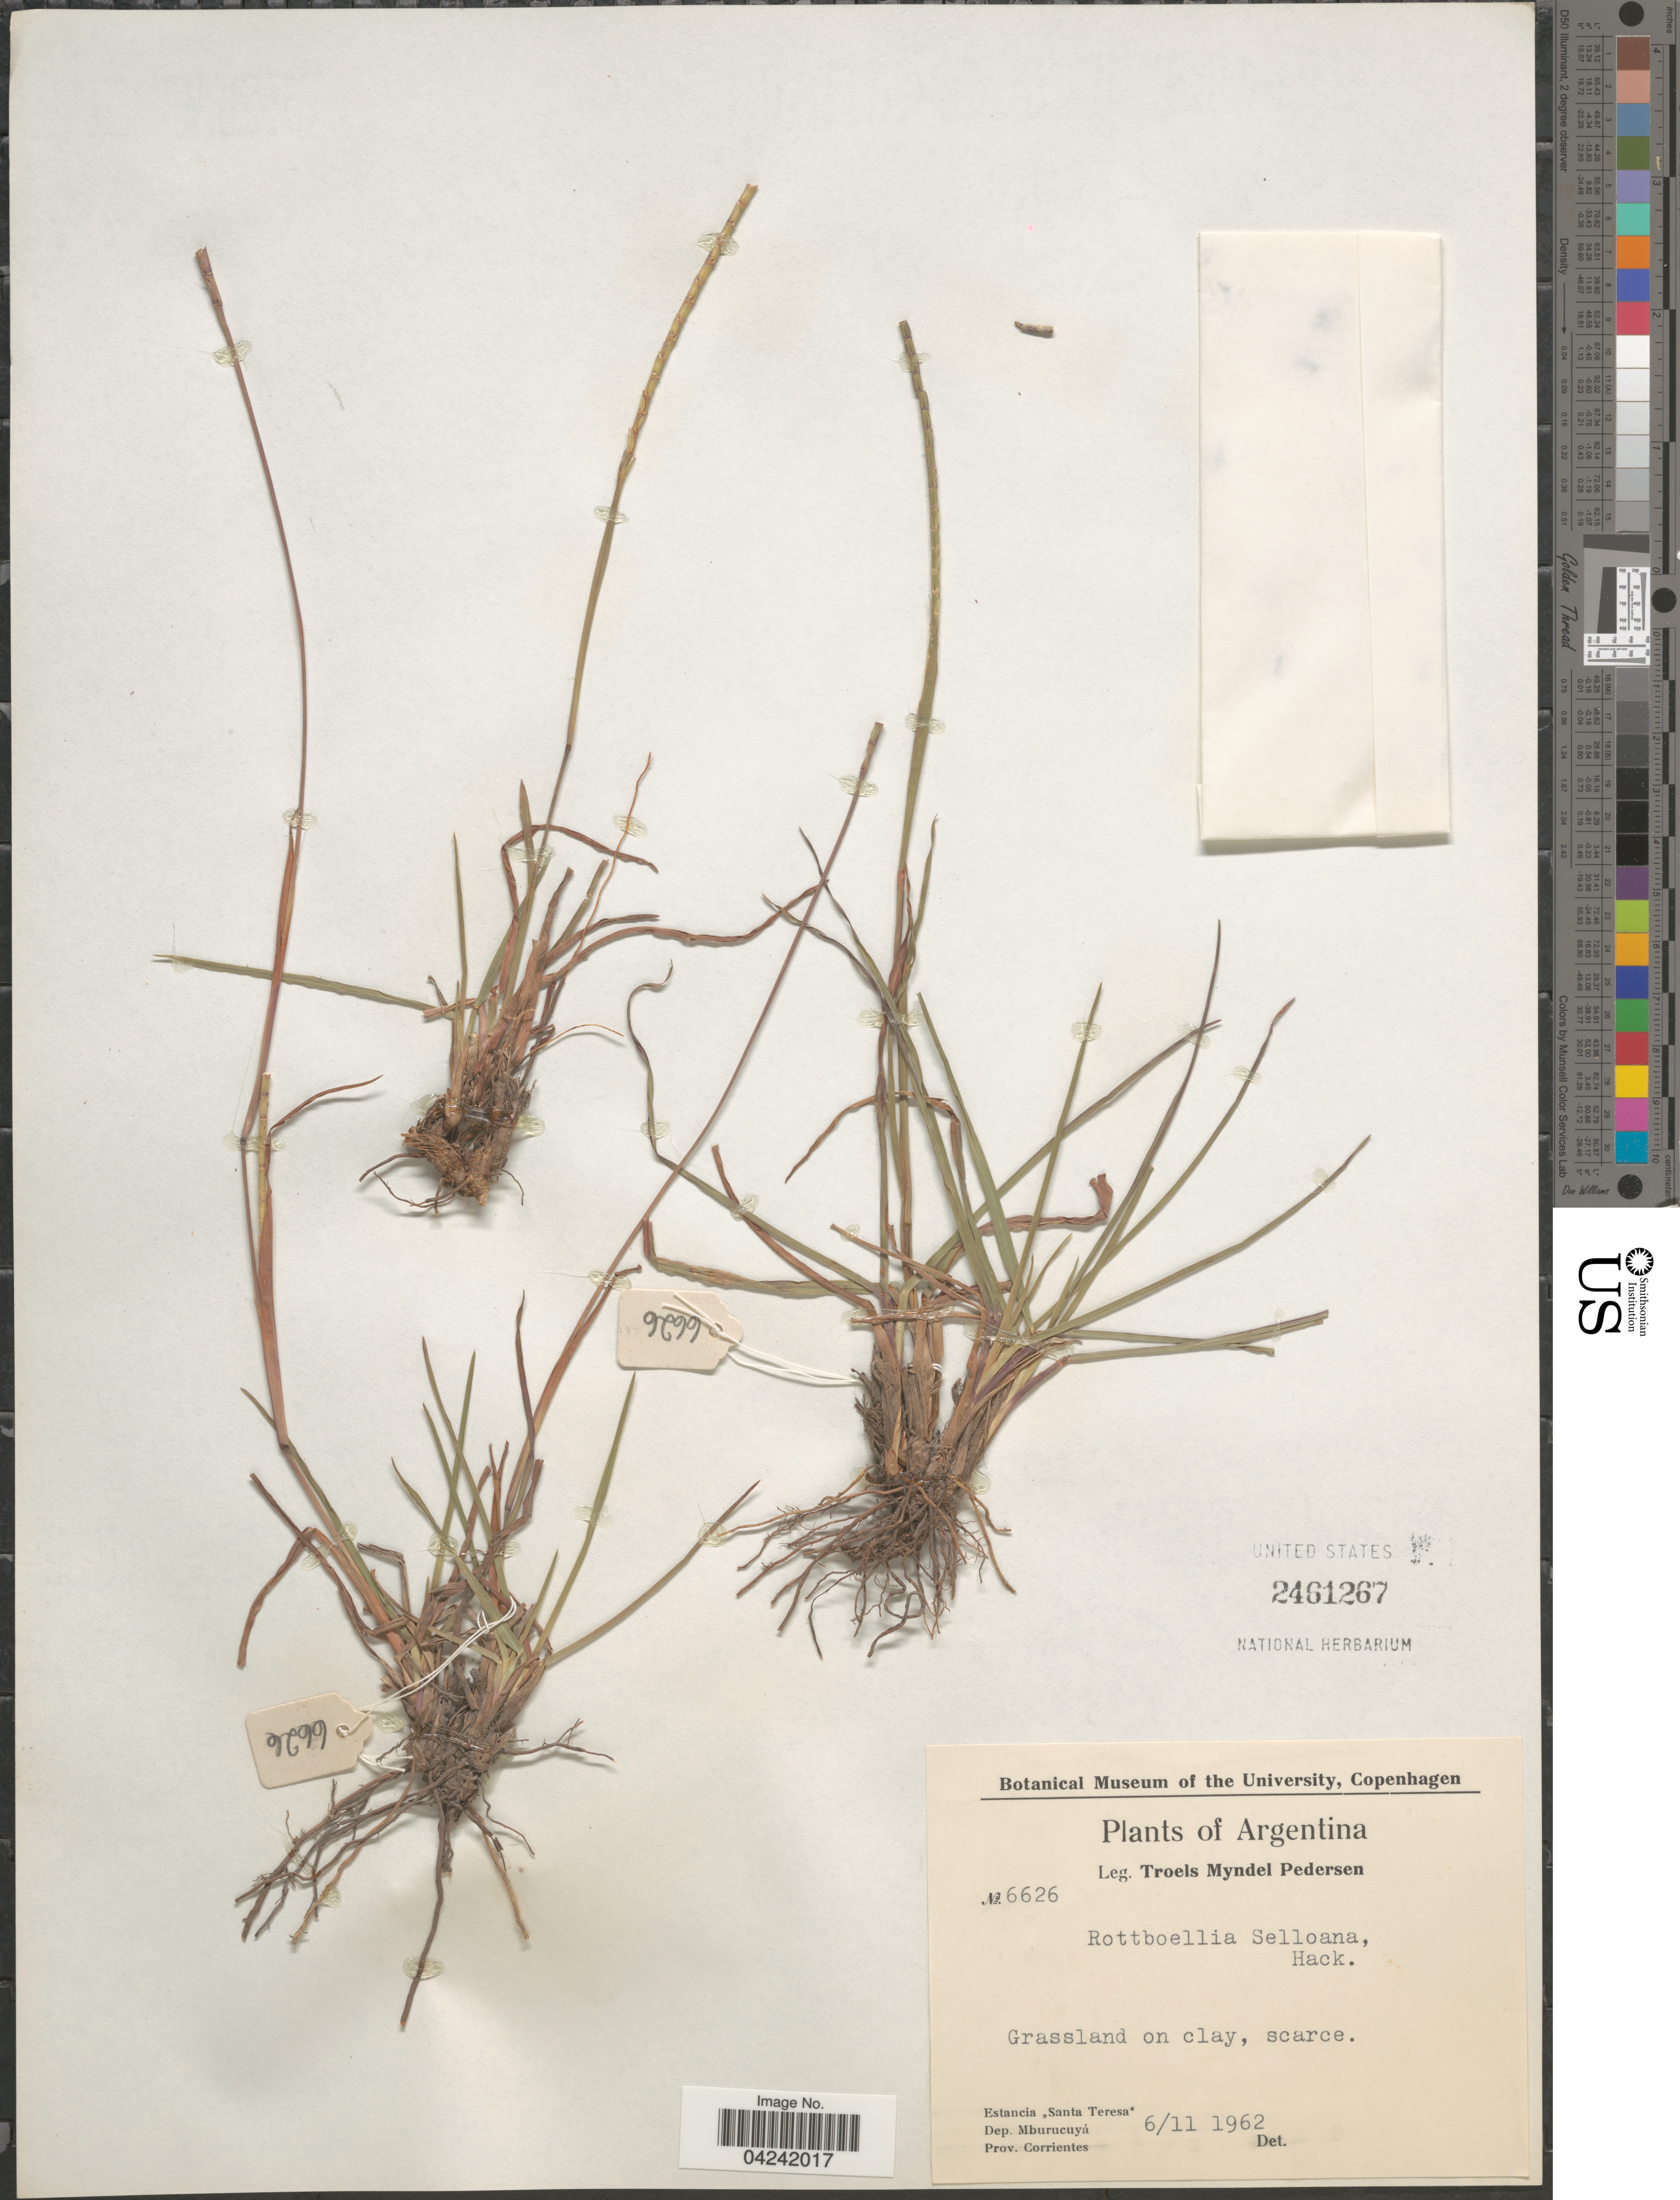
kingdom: Plantae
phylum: Tracheophyta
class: Liliopsida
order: Poales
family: Poaceae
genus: Mnesithea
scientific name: Mnesithea selloana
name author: (Hack.) de Koning & Sosef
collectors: T. Pederson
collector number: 6626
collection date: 1962-11-06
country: Argentina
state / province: Corrientes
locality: Estancia "Santa Teresa". Dep. Mburucuyá.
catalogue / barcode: US 2461267